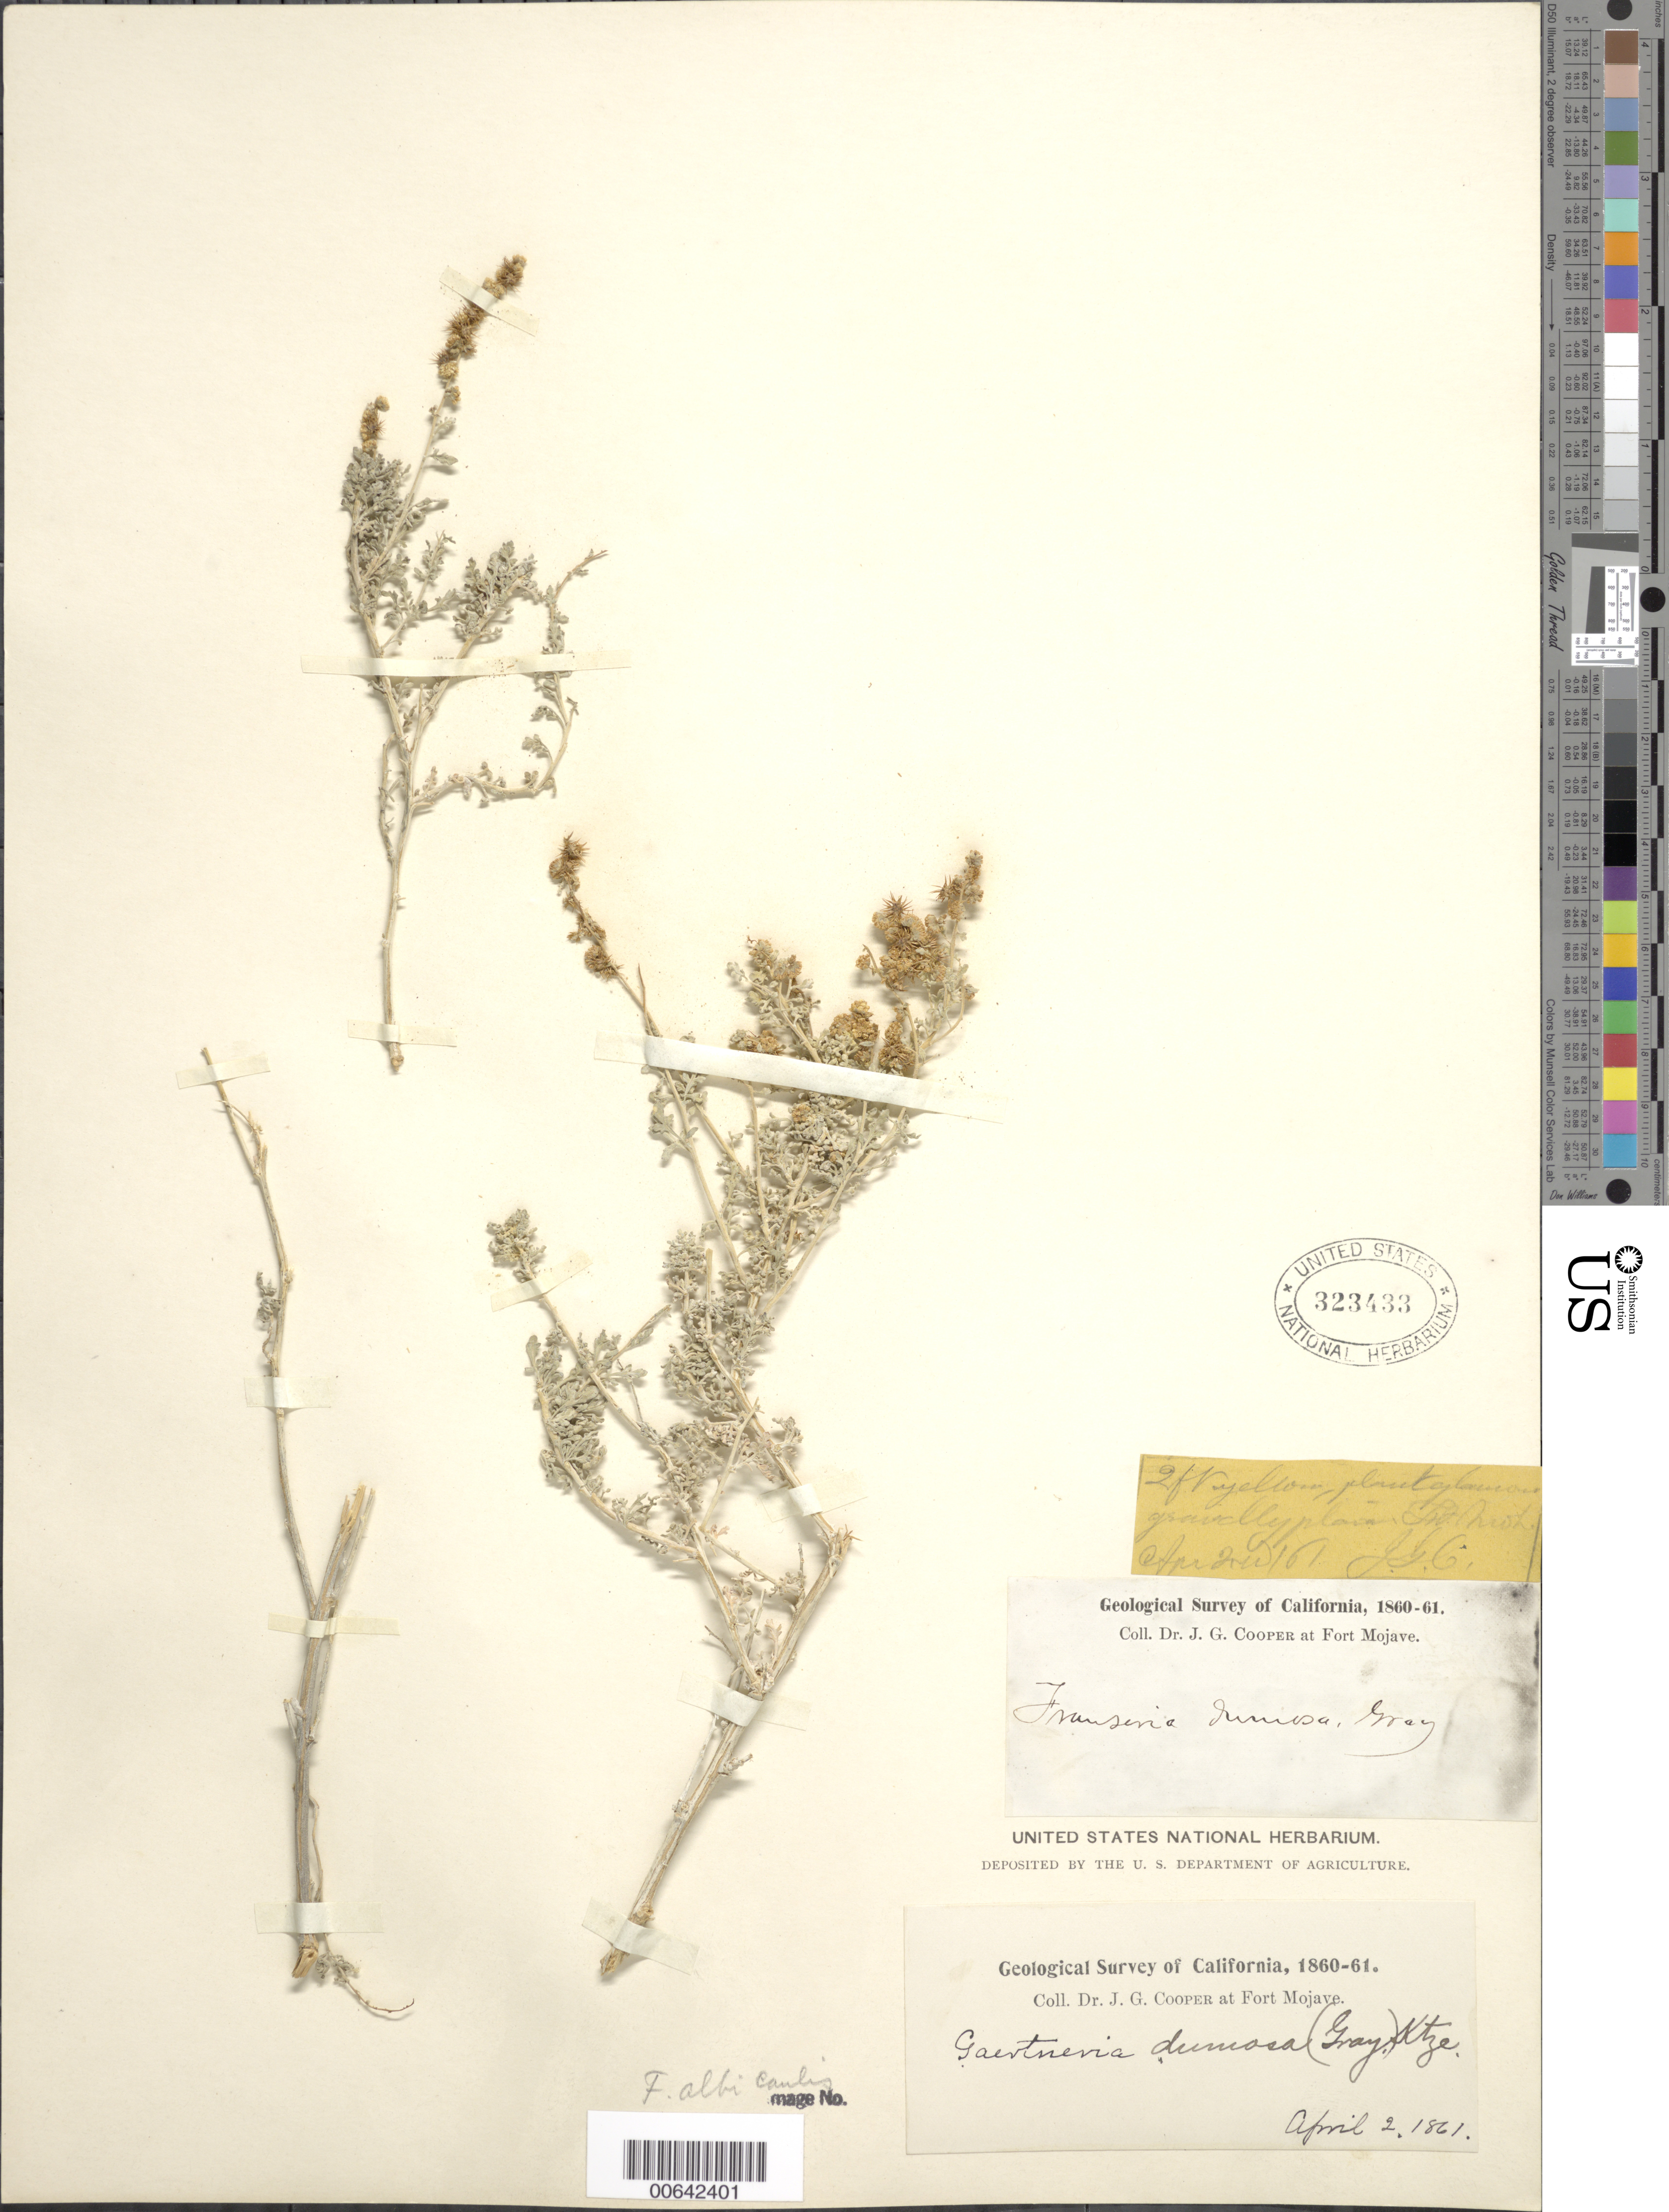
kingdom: Plantae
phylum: Tracheophyta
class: Magnoliopsida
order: Asterales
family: Asteraceae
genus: Franseria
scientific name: Franseria dumosa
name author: A. Gray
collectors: J. G. Cooper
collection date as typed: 02 Apr 1861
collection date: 1861-04-02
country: United States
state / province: California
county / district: San Bernardino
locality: Fort Mojave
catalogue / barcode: US 323433